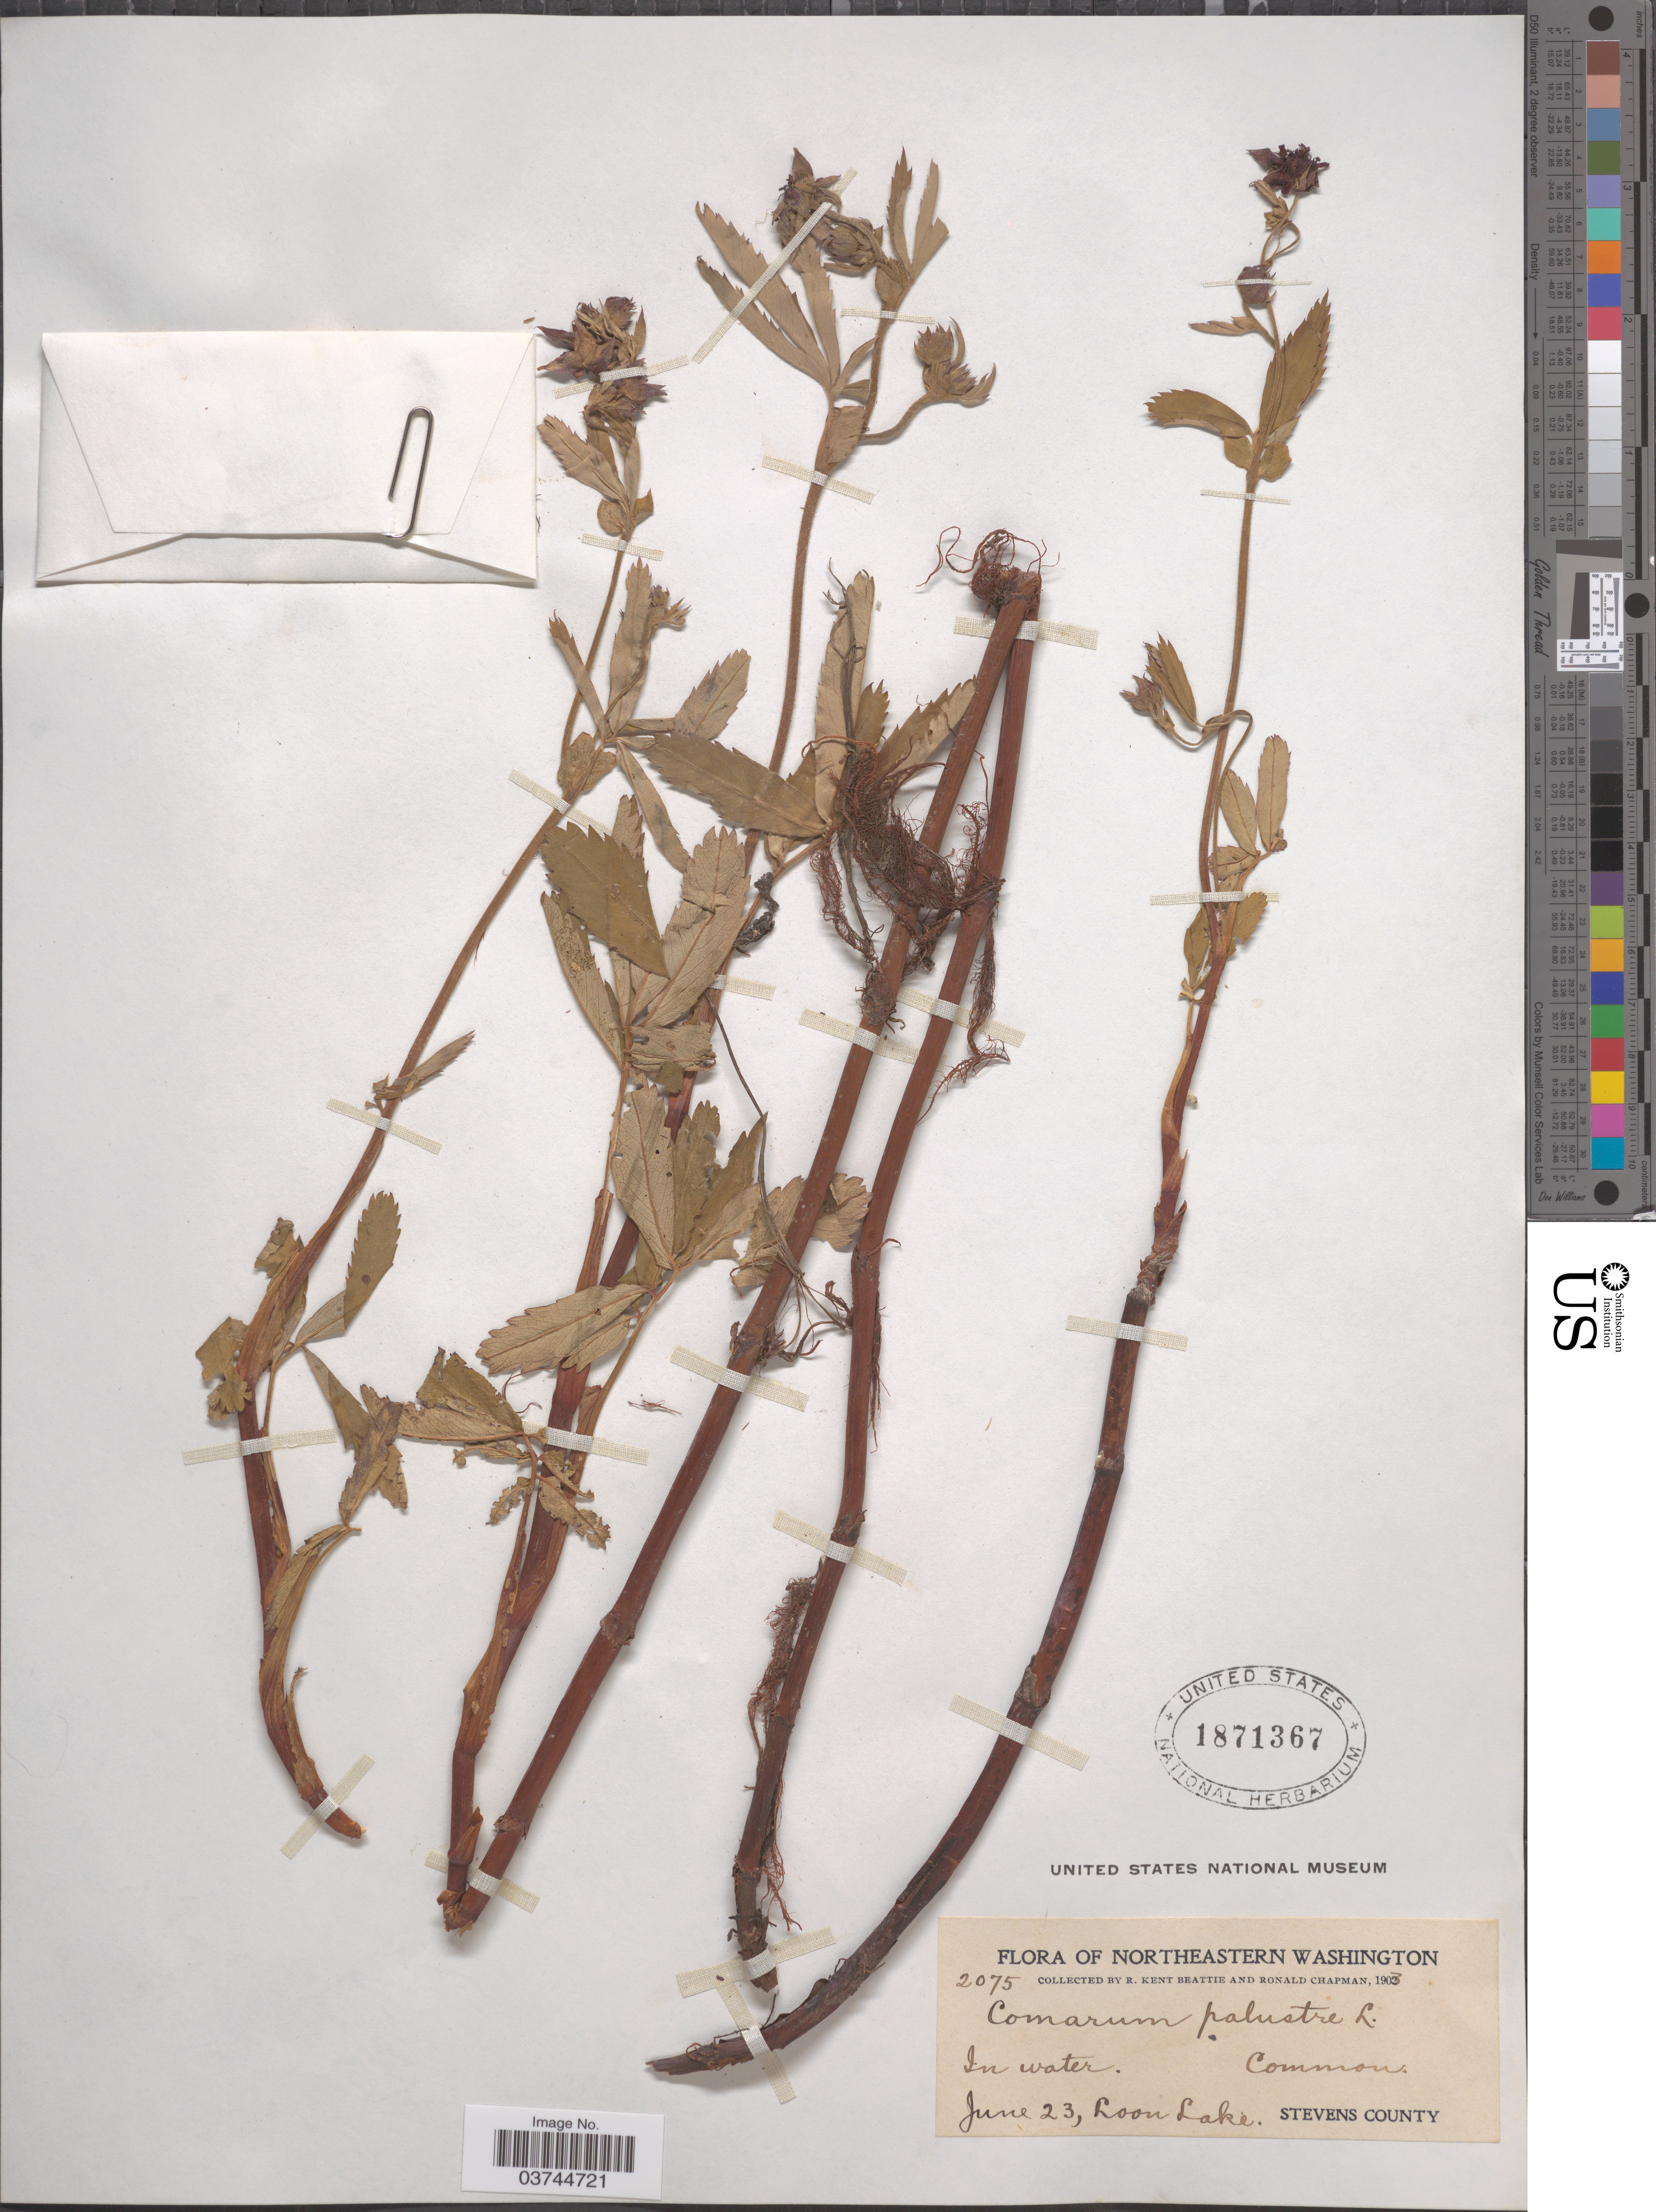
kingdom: Plantae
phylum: Tracheophyta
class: Magnoliopsida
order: Rosales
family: Rosaceae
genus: Comarum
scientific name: Comarum palustre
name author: L.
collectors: R. K. Beattie & R. Chapman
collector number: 2075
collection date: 1903-06-23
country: United States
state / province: Washington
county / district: Stevens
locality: Northeastern Washington. Loon Lake, Stevens County.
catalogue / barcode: US 1871367